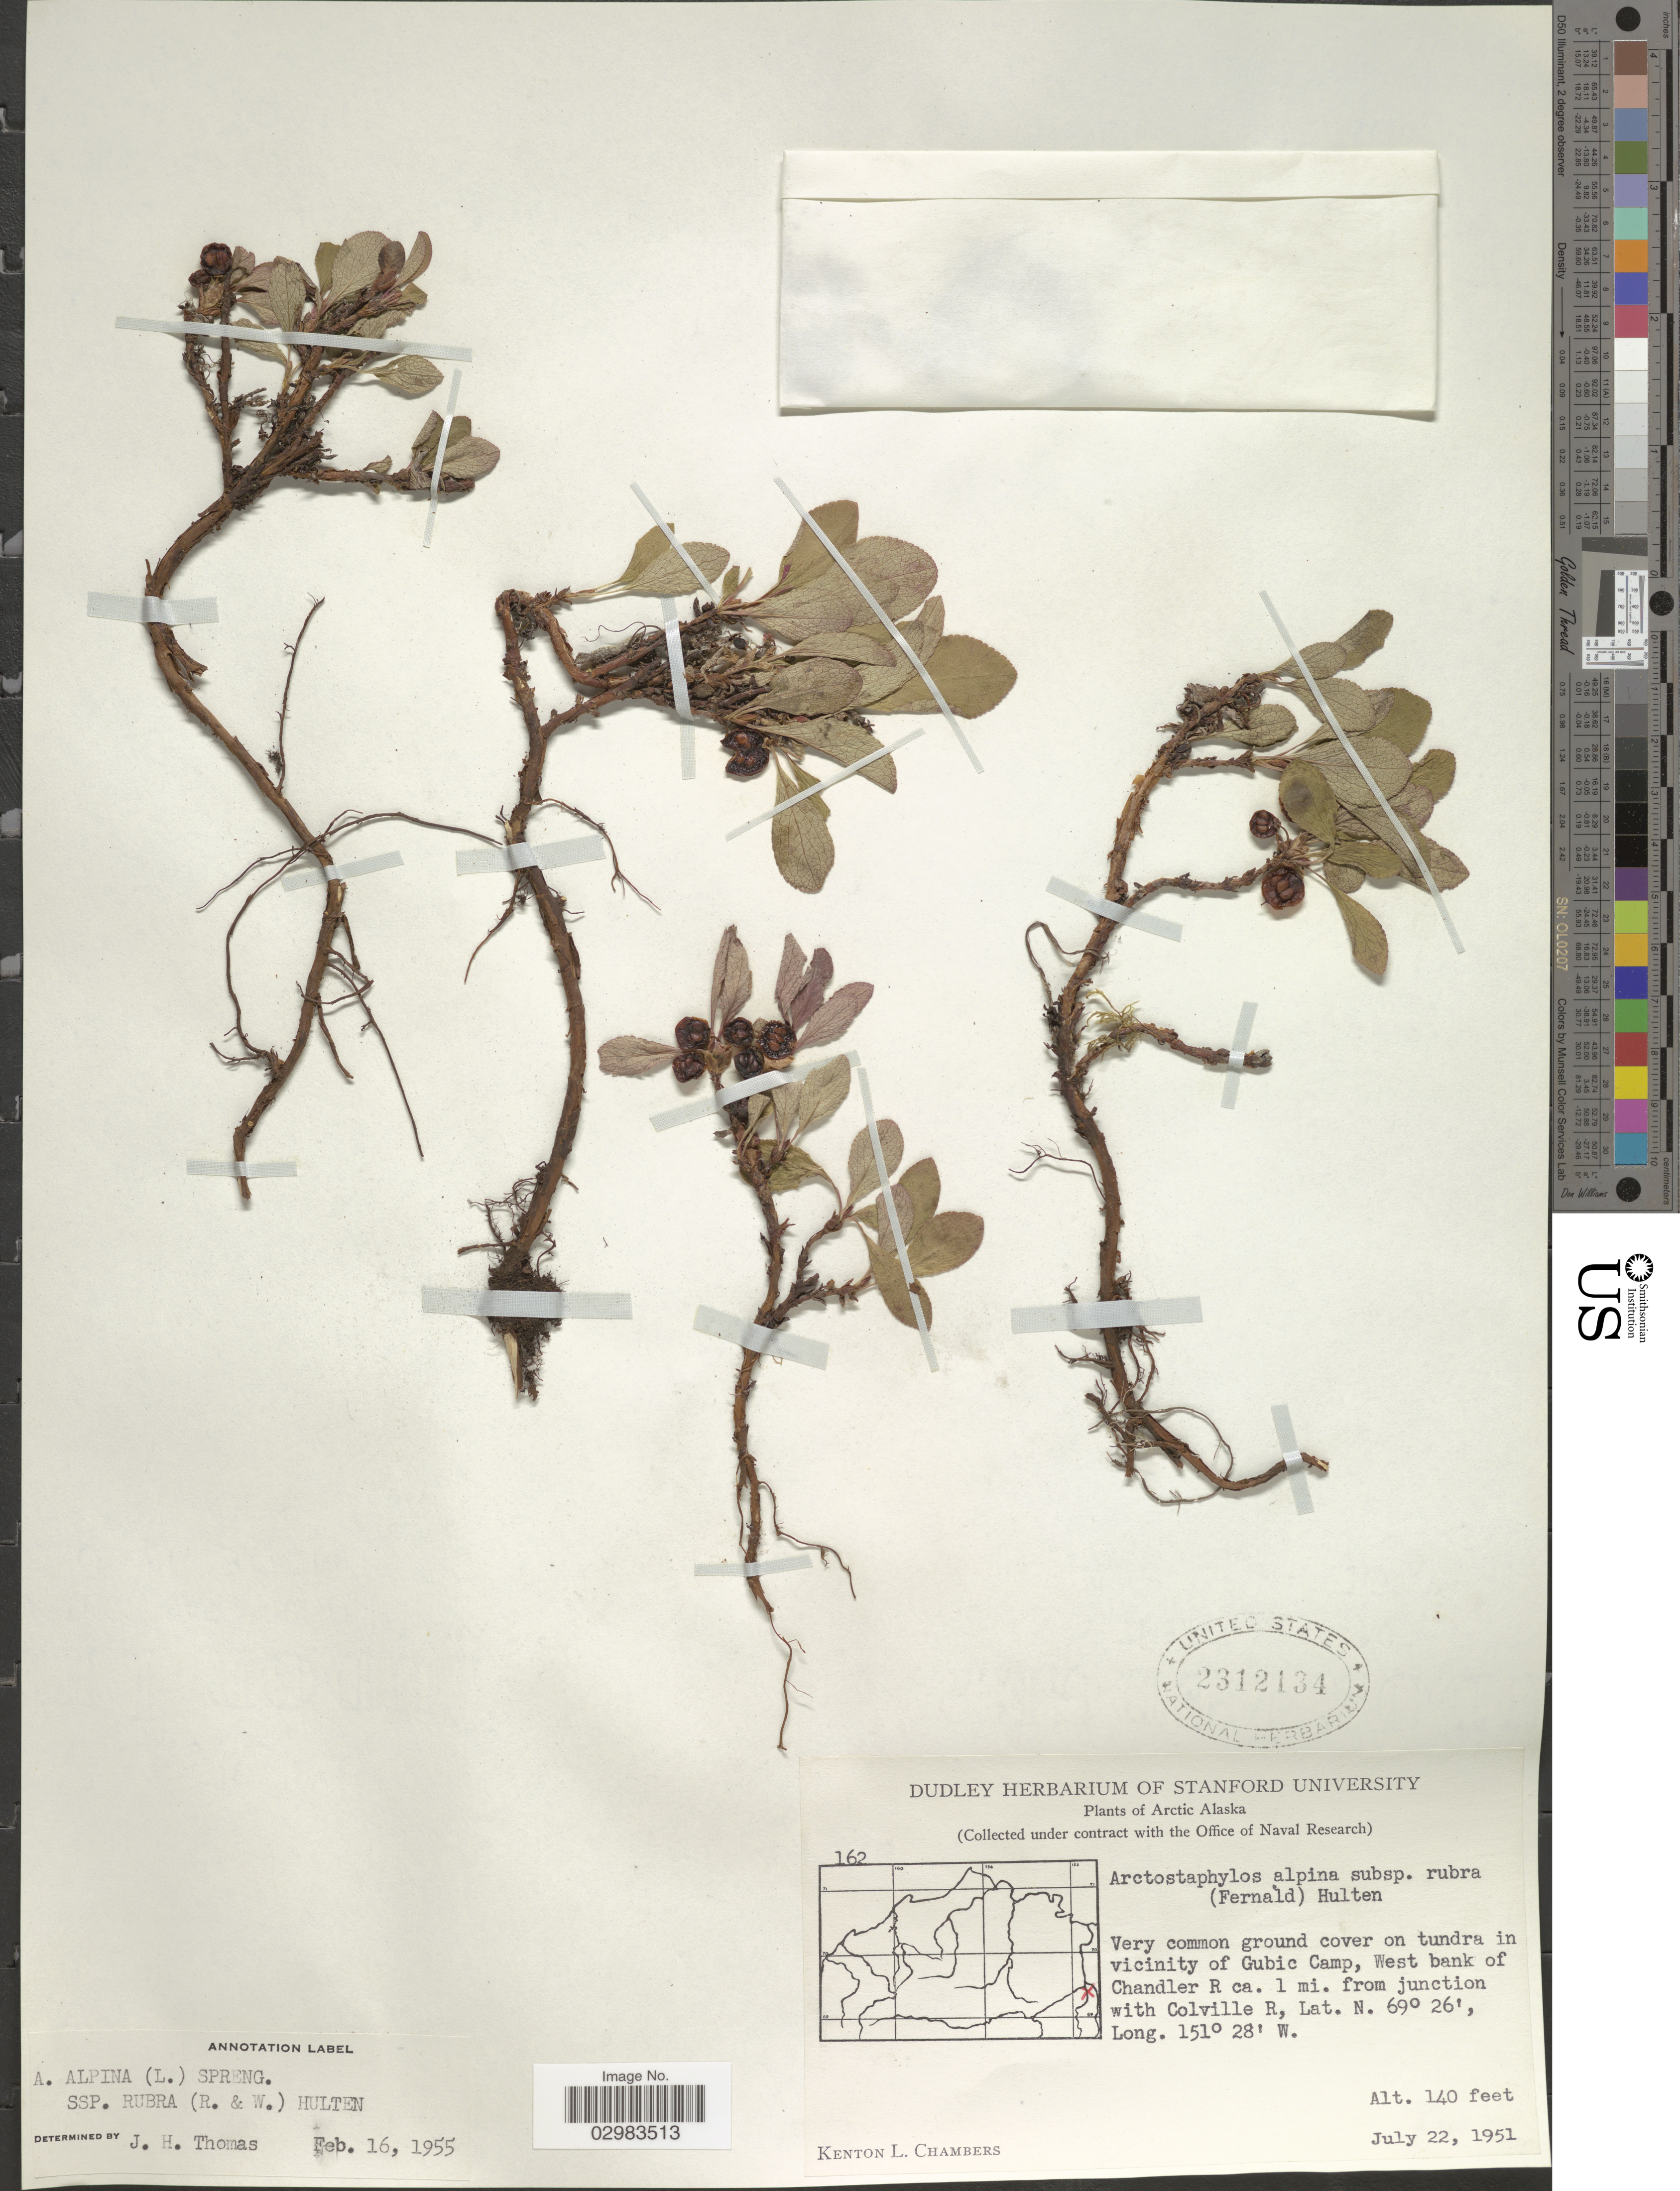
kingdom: Plantae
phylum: Tracheophyta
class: Magnoliopsida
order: Ericales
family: Ericaceae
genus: Arctostaphylos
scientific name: Arctostaphylos alpina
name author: (L.) Spreng.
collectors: K. L. Chambers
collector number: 162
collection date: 1951-07-22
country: United States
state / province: Alaska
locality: Arctic Alaska, on tundra in vicinity of Gubic Camp, West bank of Chandler R ca. 1 mi. from junction with Colville R.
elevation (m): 43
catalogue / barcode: US 2312134